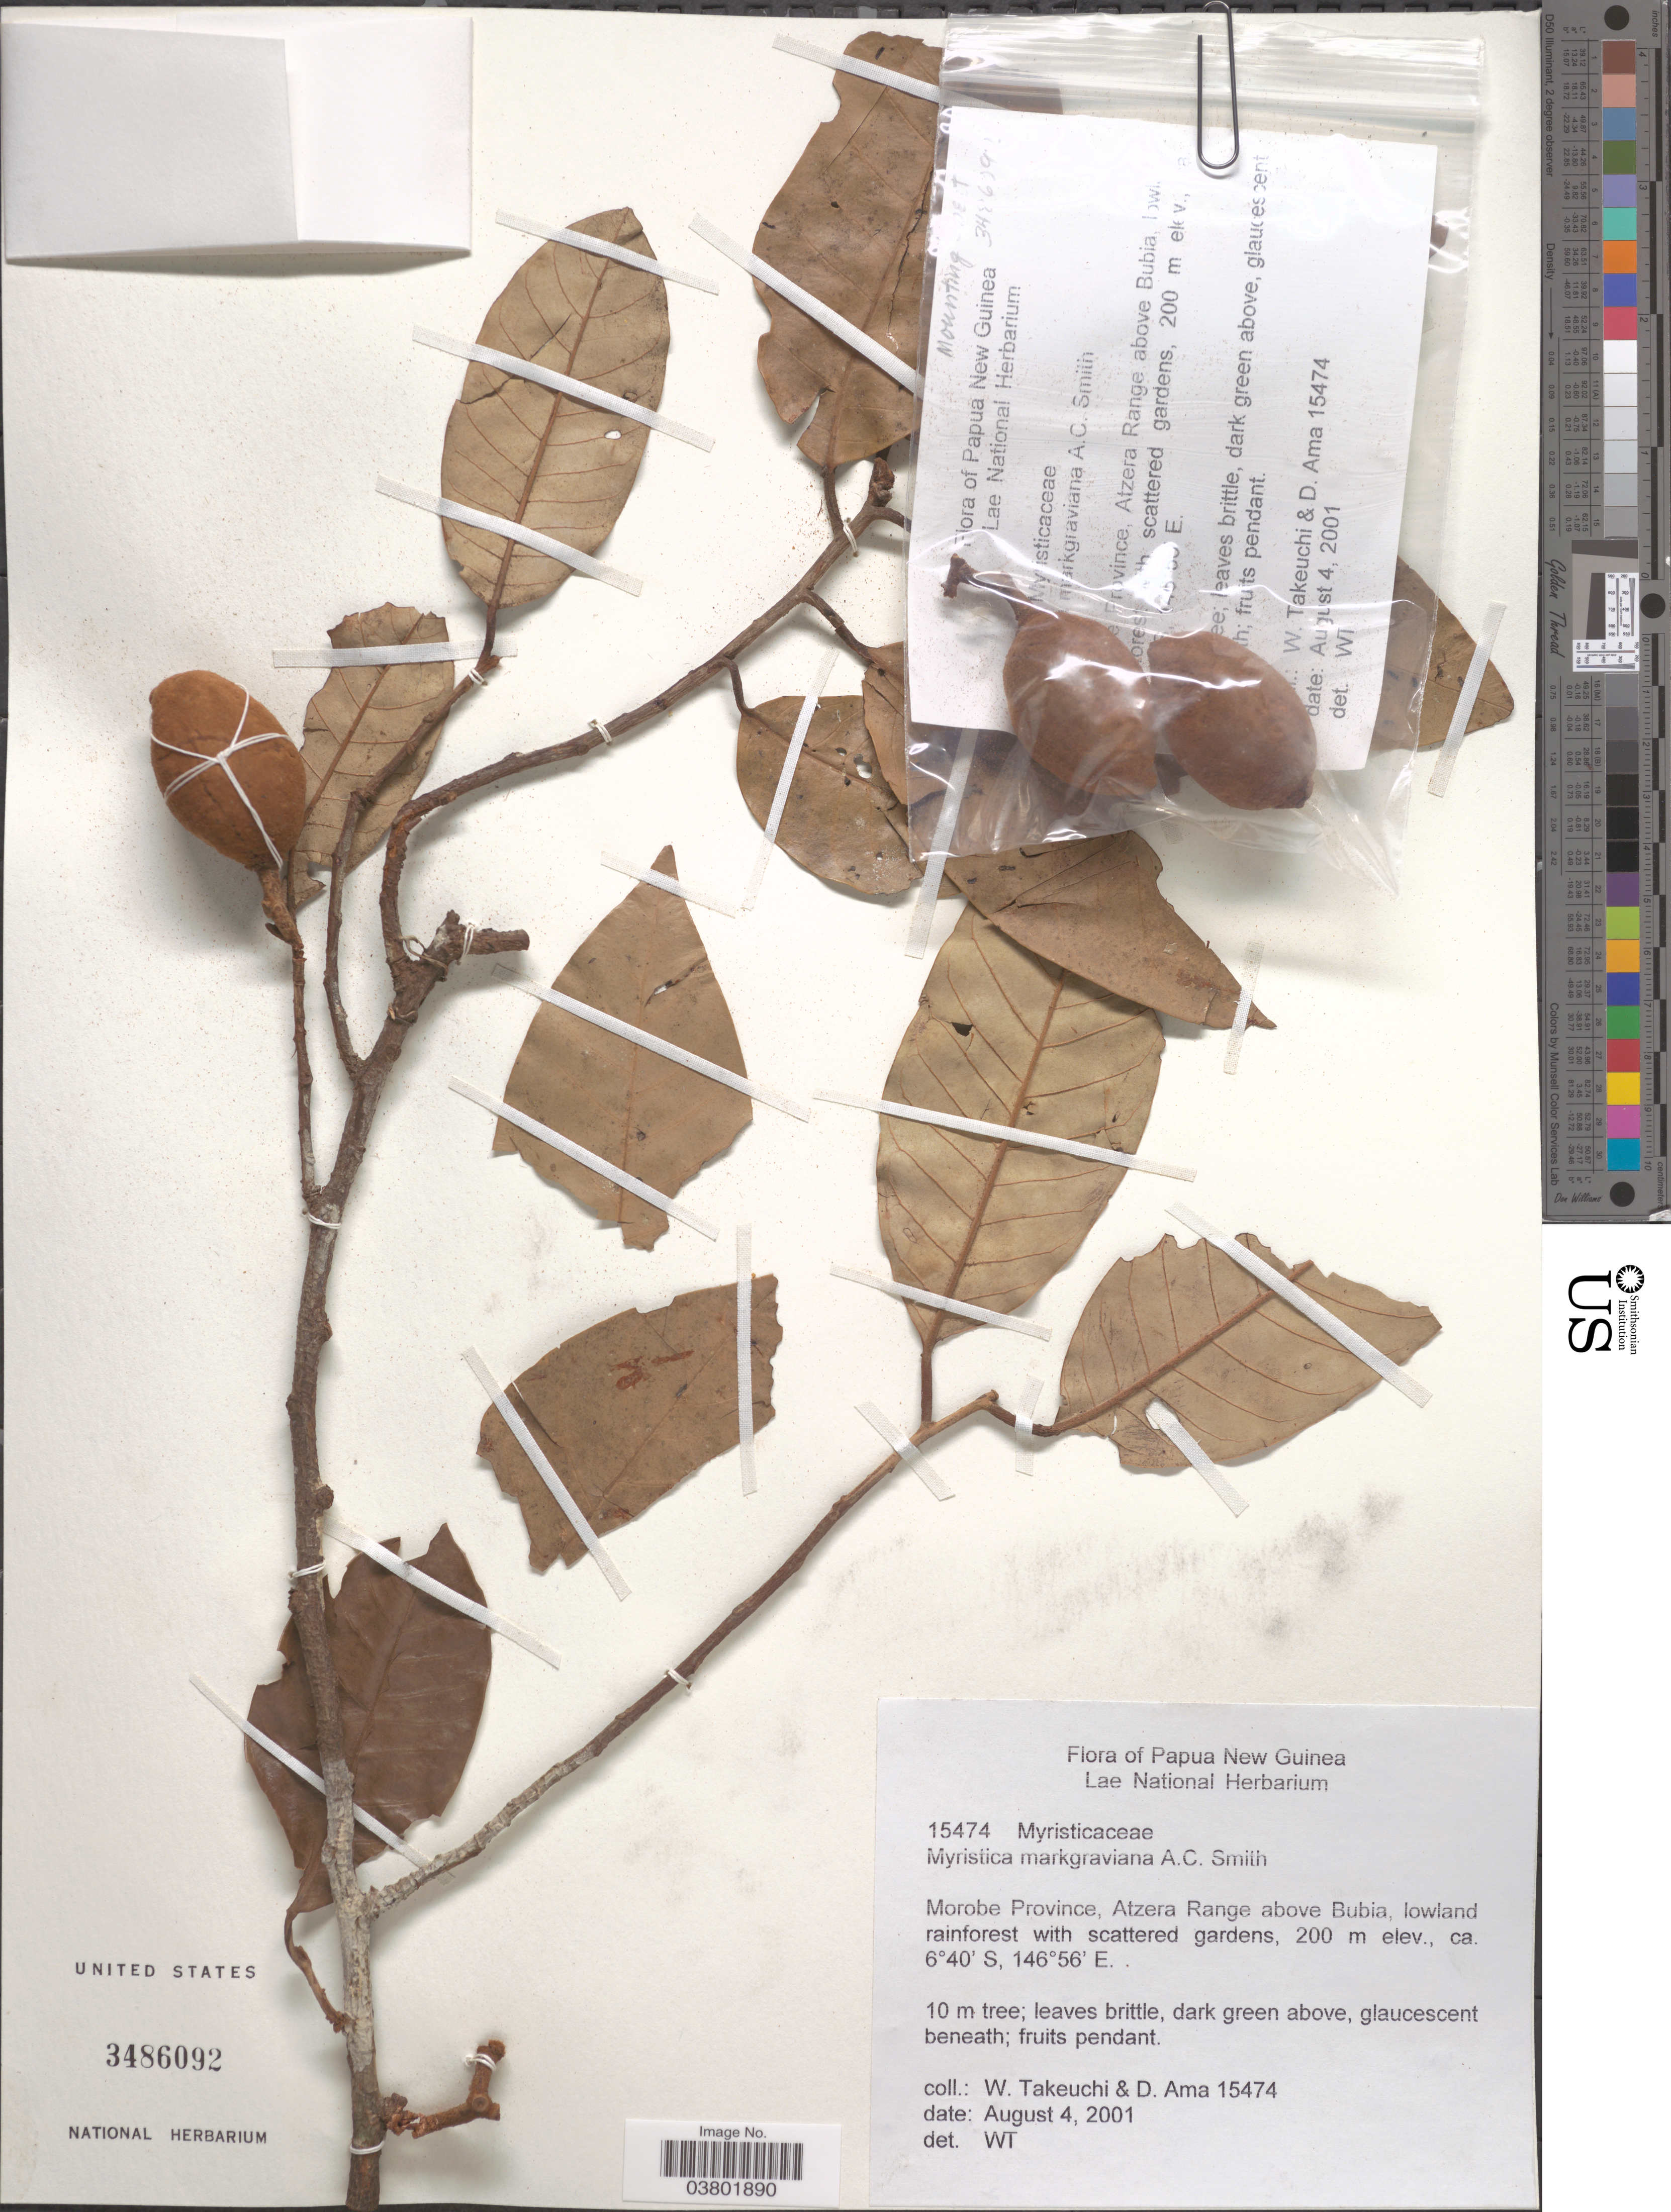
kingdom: Plantae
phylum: Tracheophyta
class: Magnoliopsida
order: Magnoliales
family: Myristicaceae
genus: Myristica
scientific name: Myristica markgraviana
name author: A.C. Sm.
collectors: W. Takeuchi & D. Ama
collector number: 15474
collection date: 2001-08-04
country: Papua New Guinea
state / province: Morobe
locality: Atzera Range above Bubia.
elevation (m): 200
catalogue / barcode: US 3486092